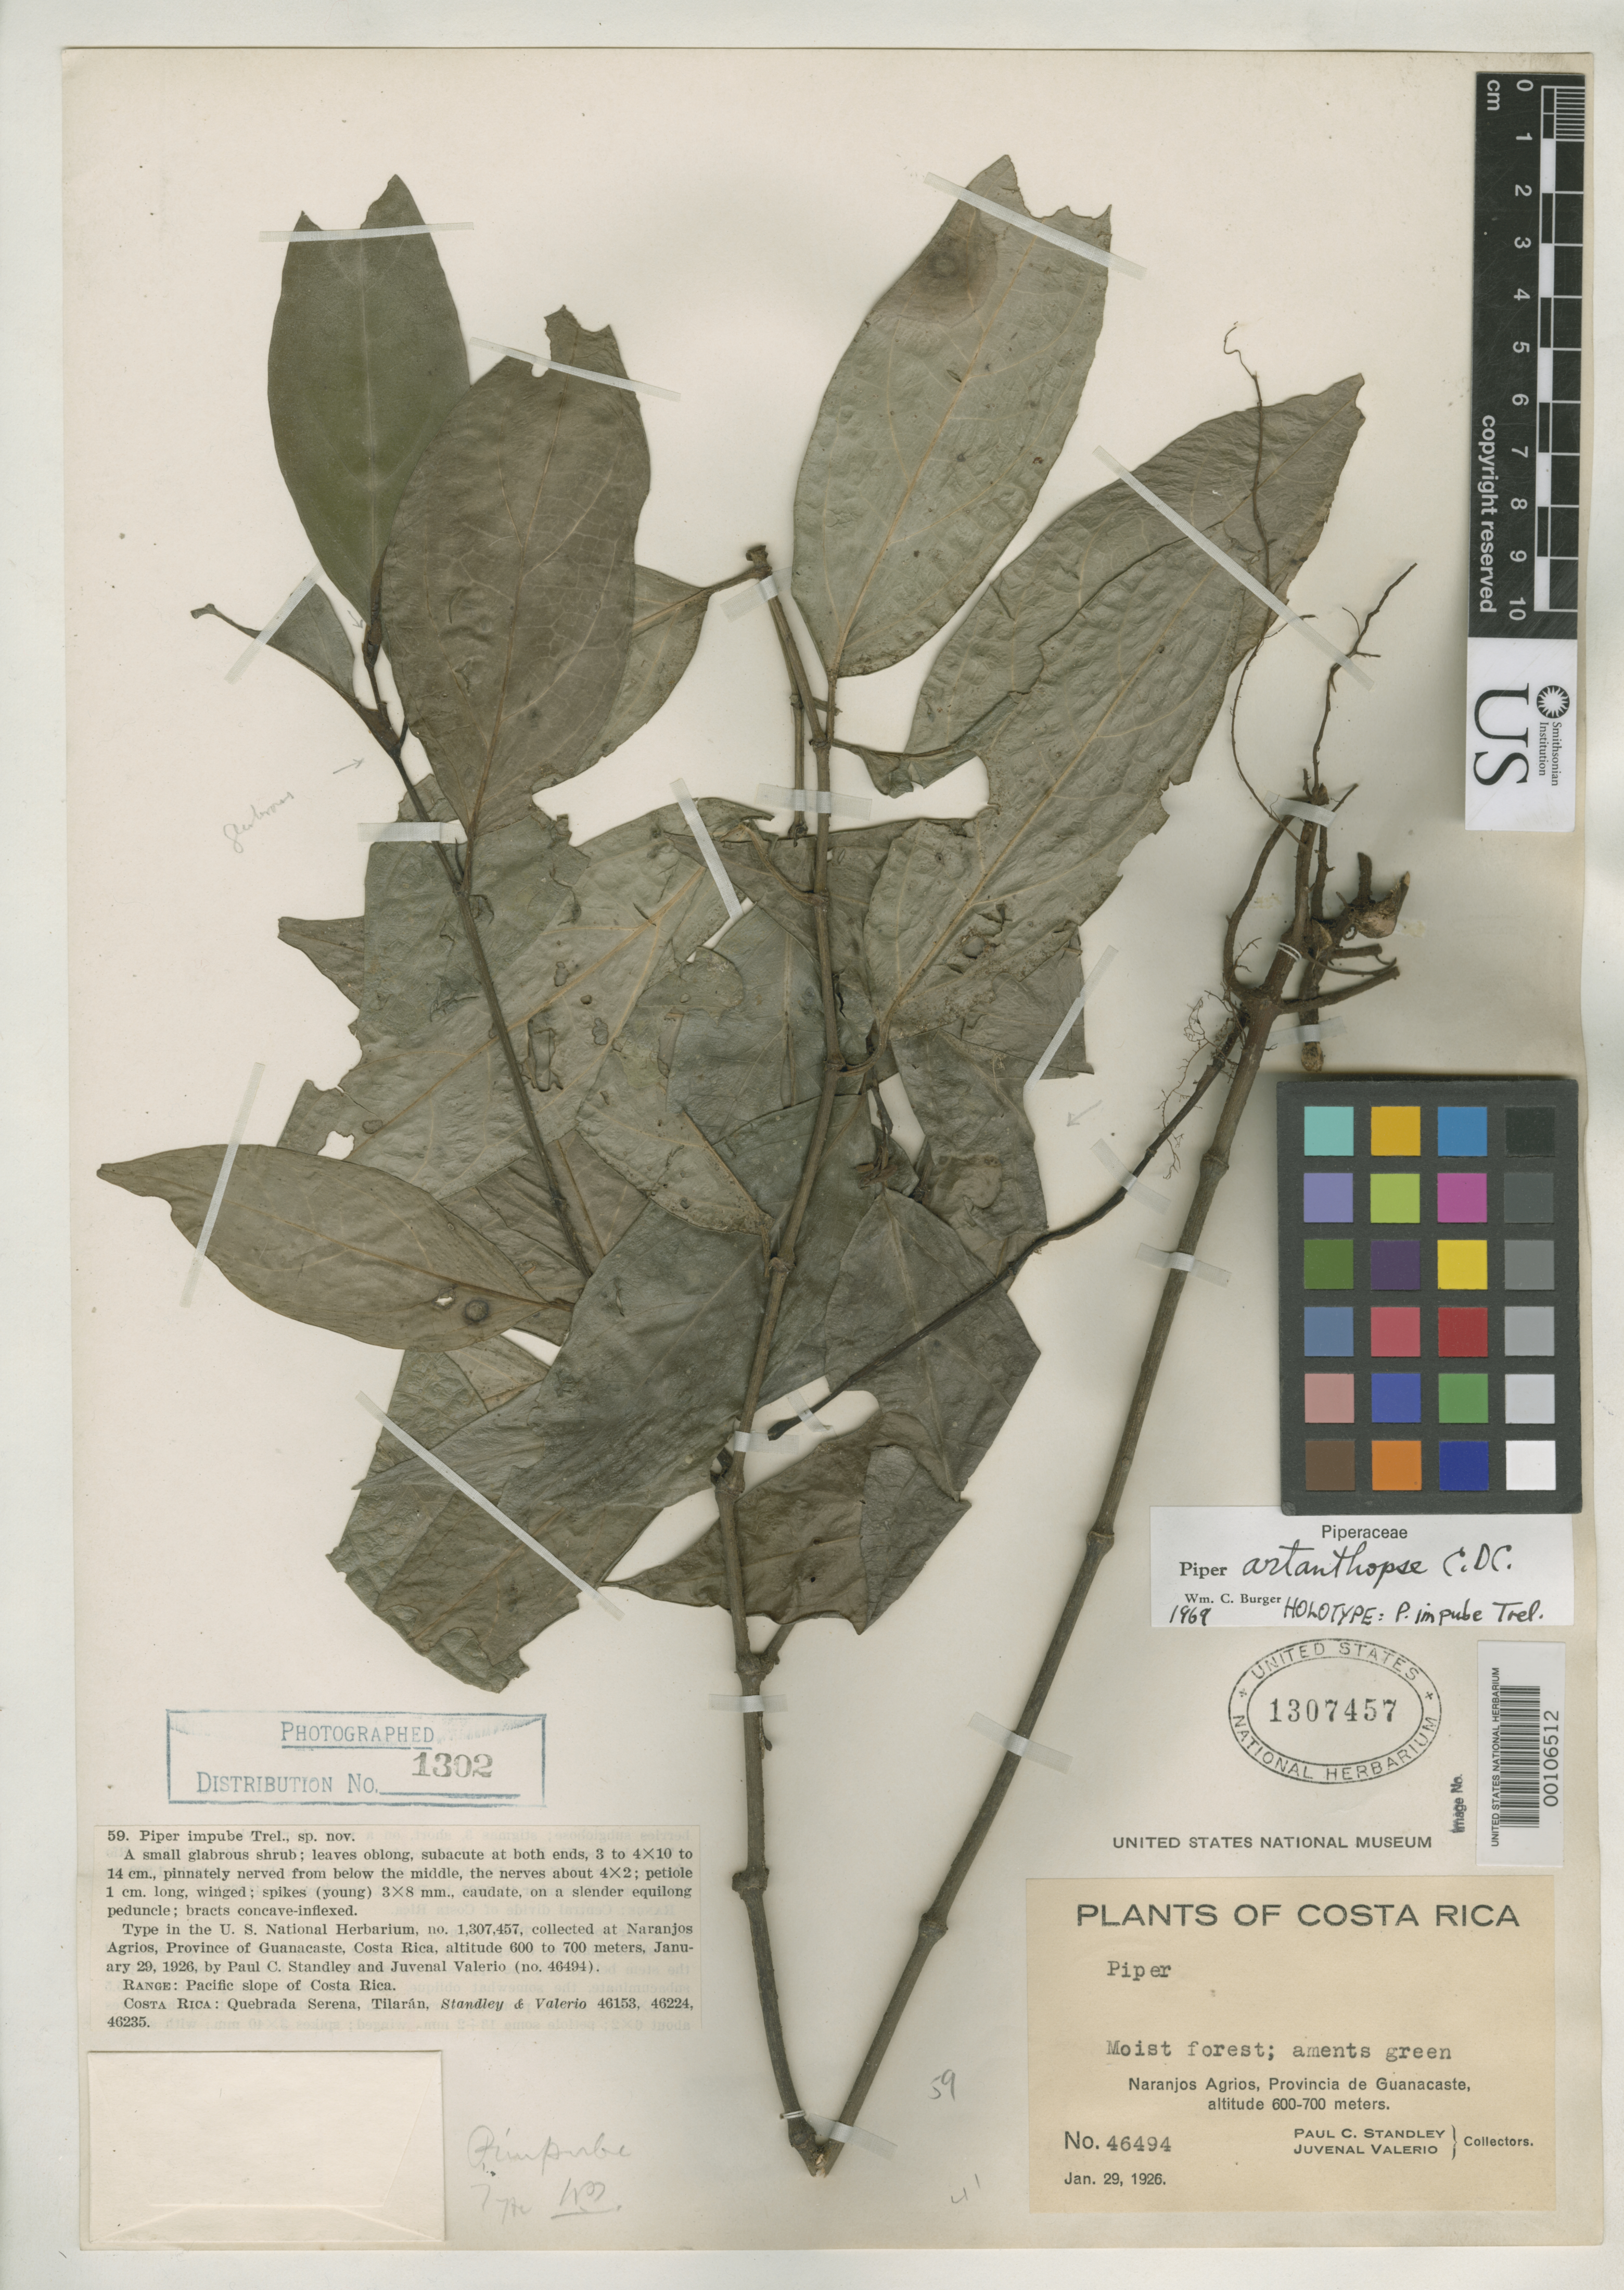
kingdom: Plantae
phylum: Tracheophyta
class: Magnoliopsida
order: Piperales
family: Piperaceae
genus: Piper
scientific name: Piper impube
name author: Trel.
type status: Holotype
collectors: P. C. Standley & J. Valerio R.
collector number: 46494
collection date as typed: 29 Jan 1926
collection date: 1926-01-29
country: Costa Rica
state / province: Guanacaste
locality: Naranjos Agrios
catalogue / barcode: US 1307457